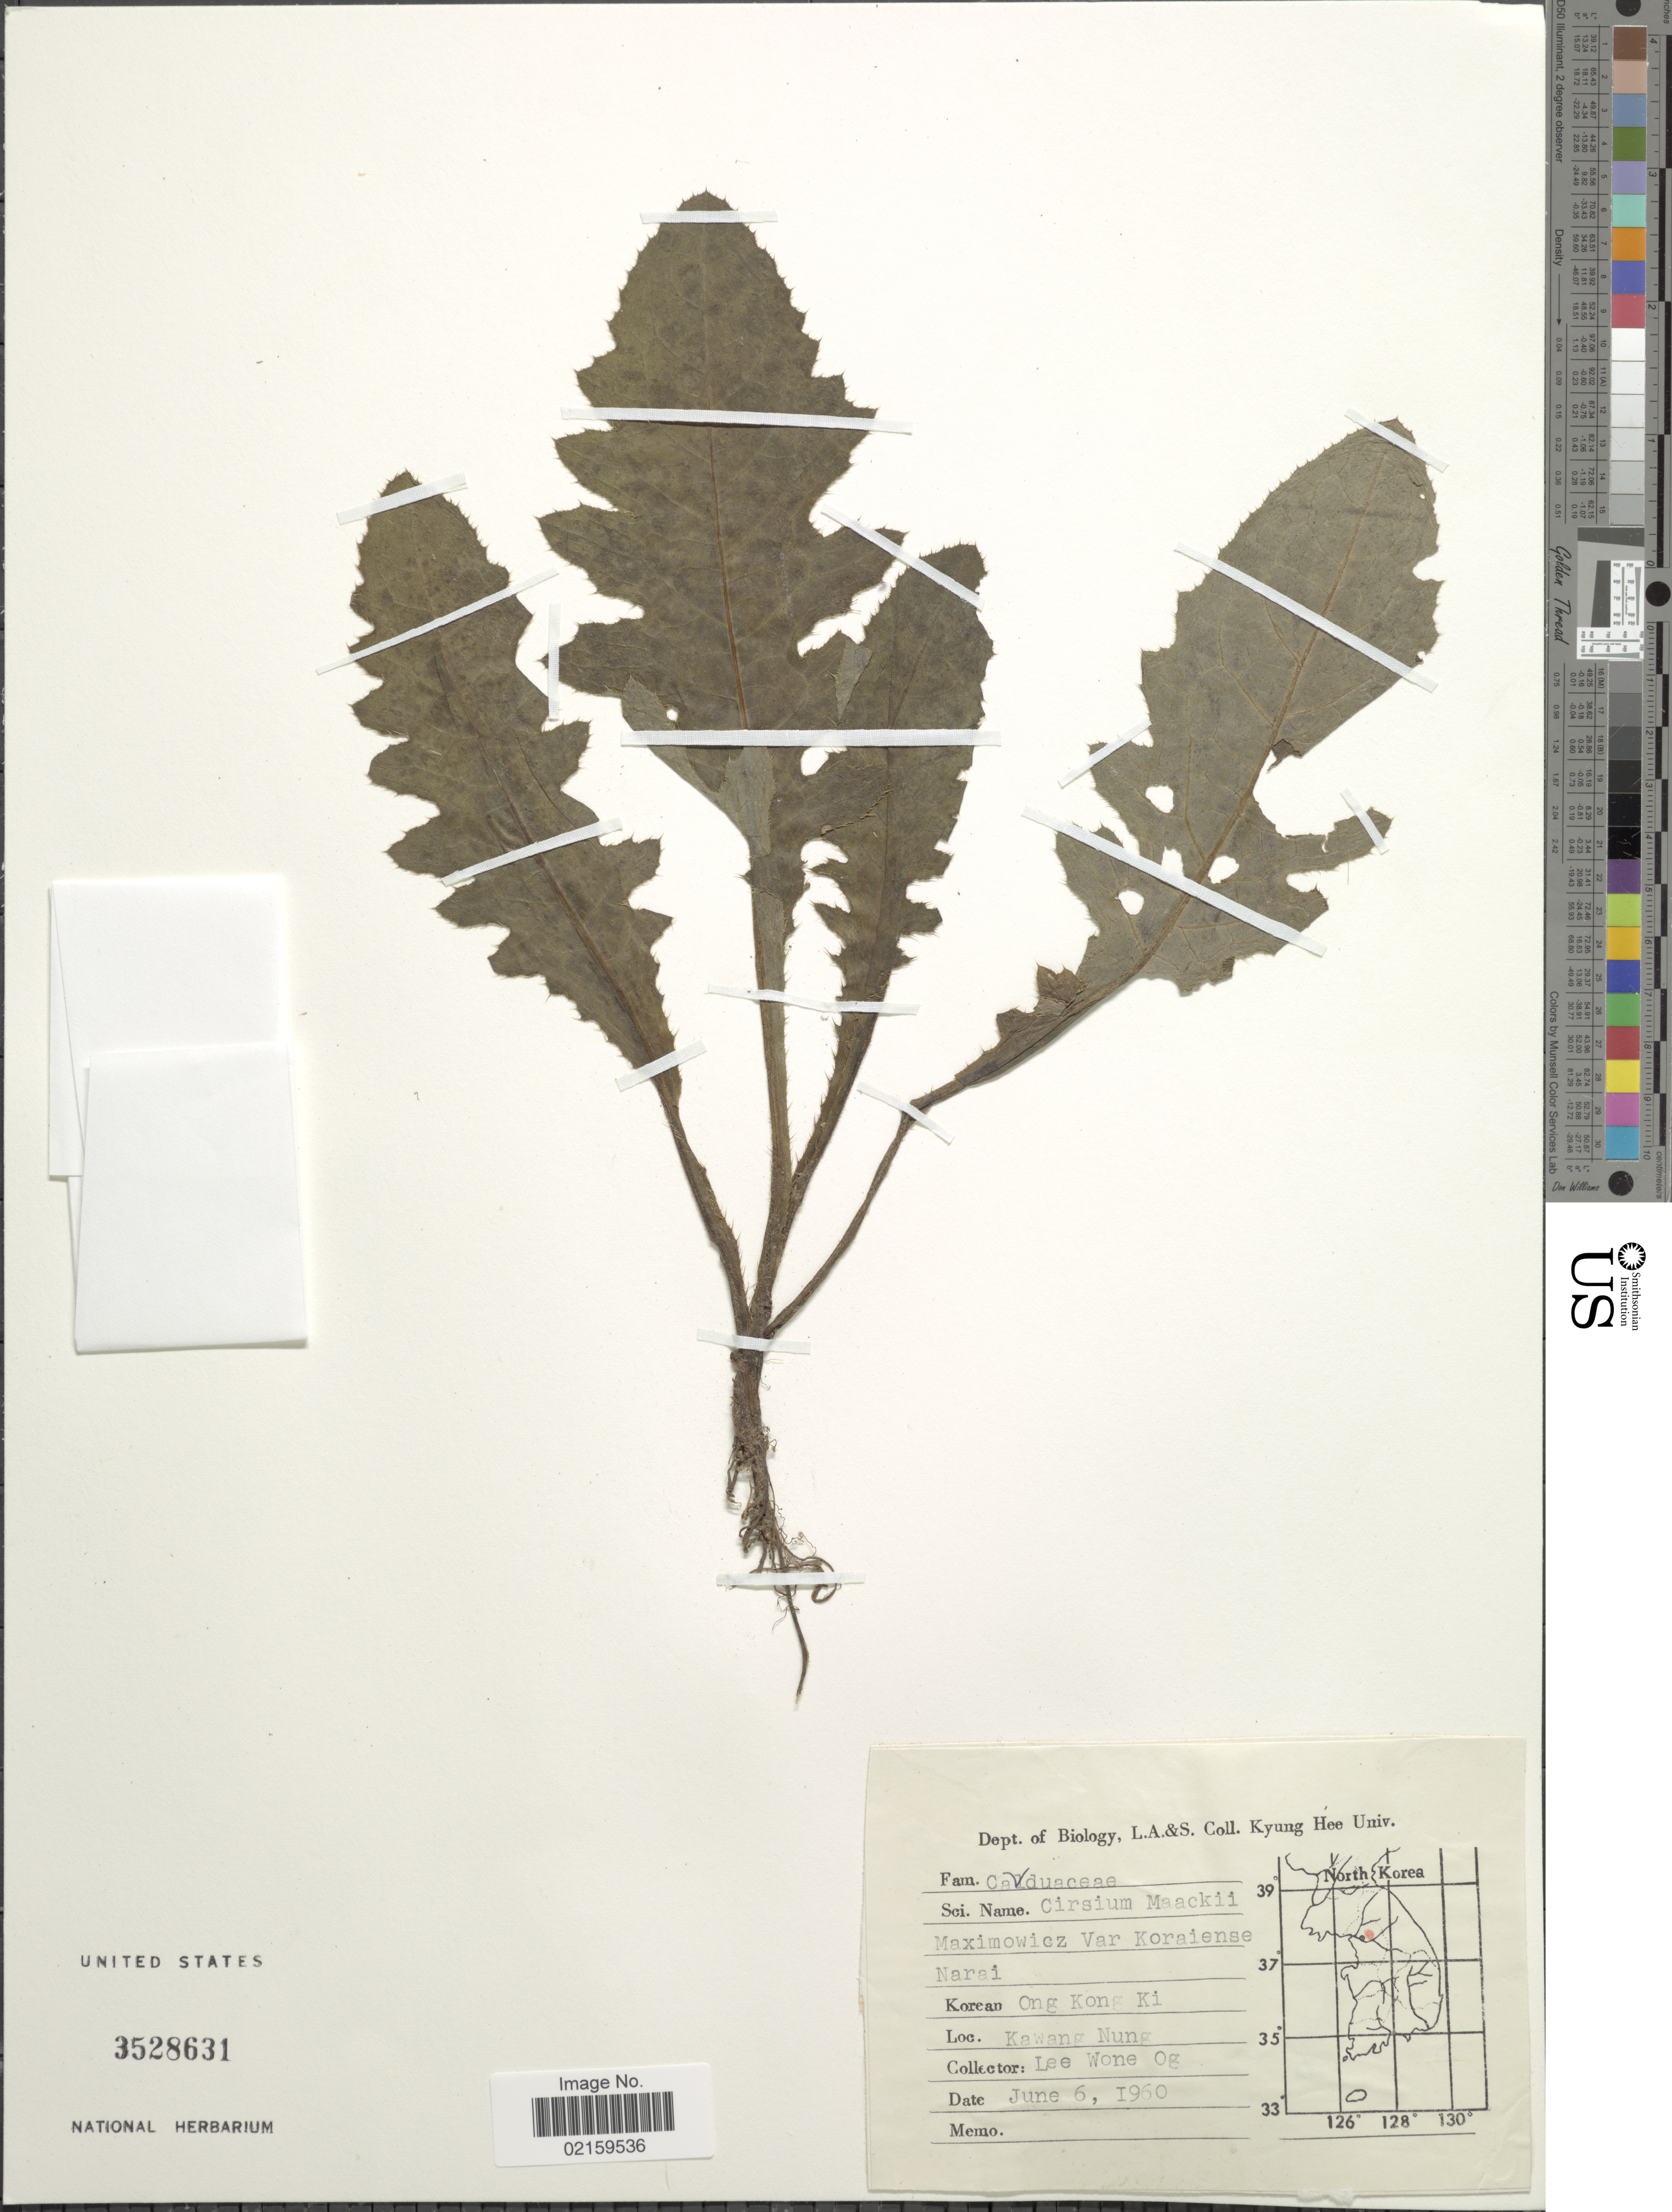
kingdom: Plantae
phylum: Tracheophyta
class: Magnoliopsida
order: Asterales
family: Asteraceae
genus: Cirsium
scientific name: Cirsium japonicum var. maackii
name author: (Maxim.) Matsum.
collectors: W. Lee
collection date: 1960-06-06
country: South Korea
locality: Kawang Nung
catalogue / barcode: US 3528631